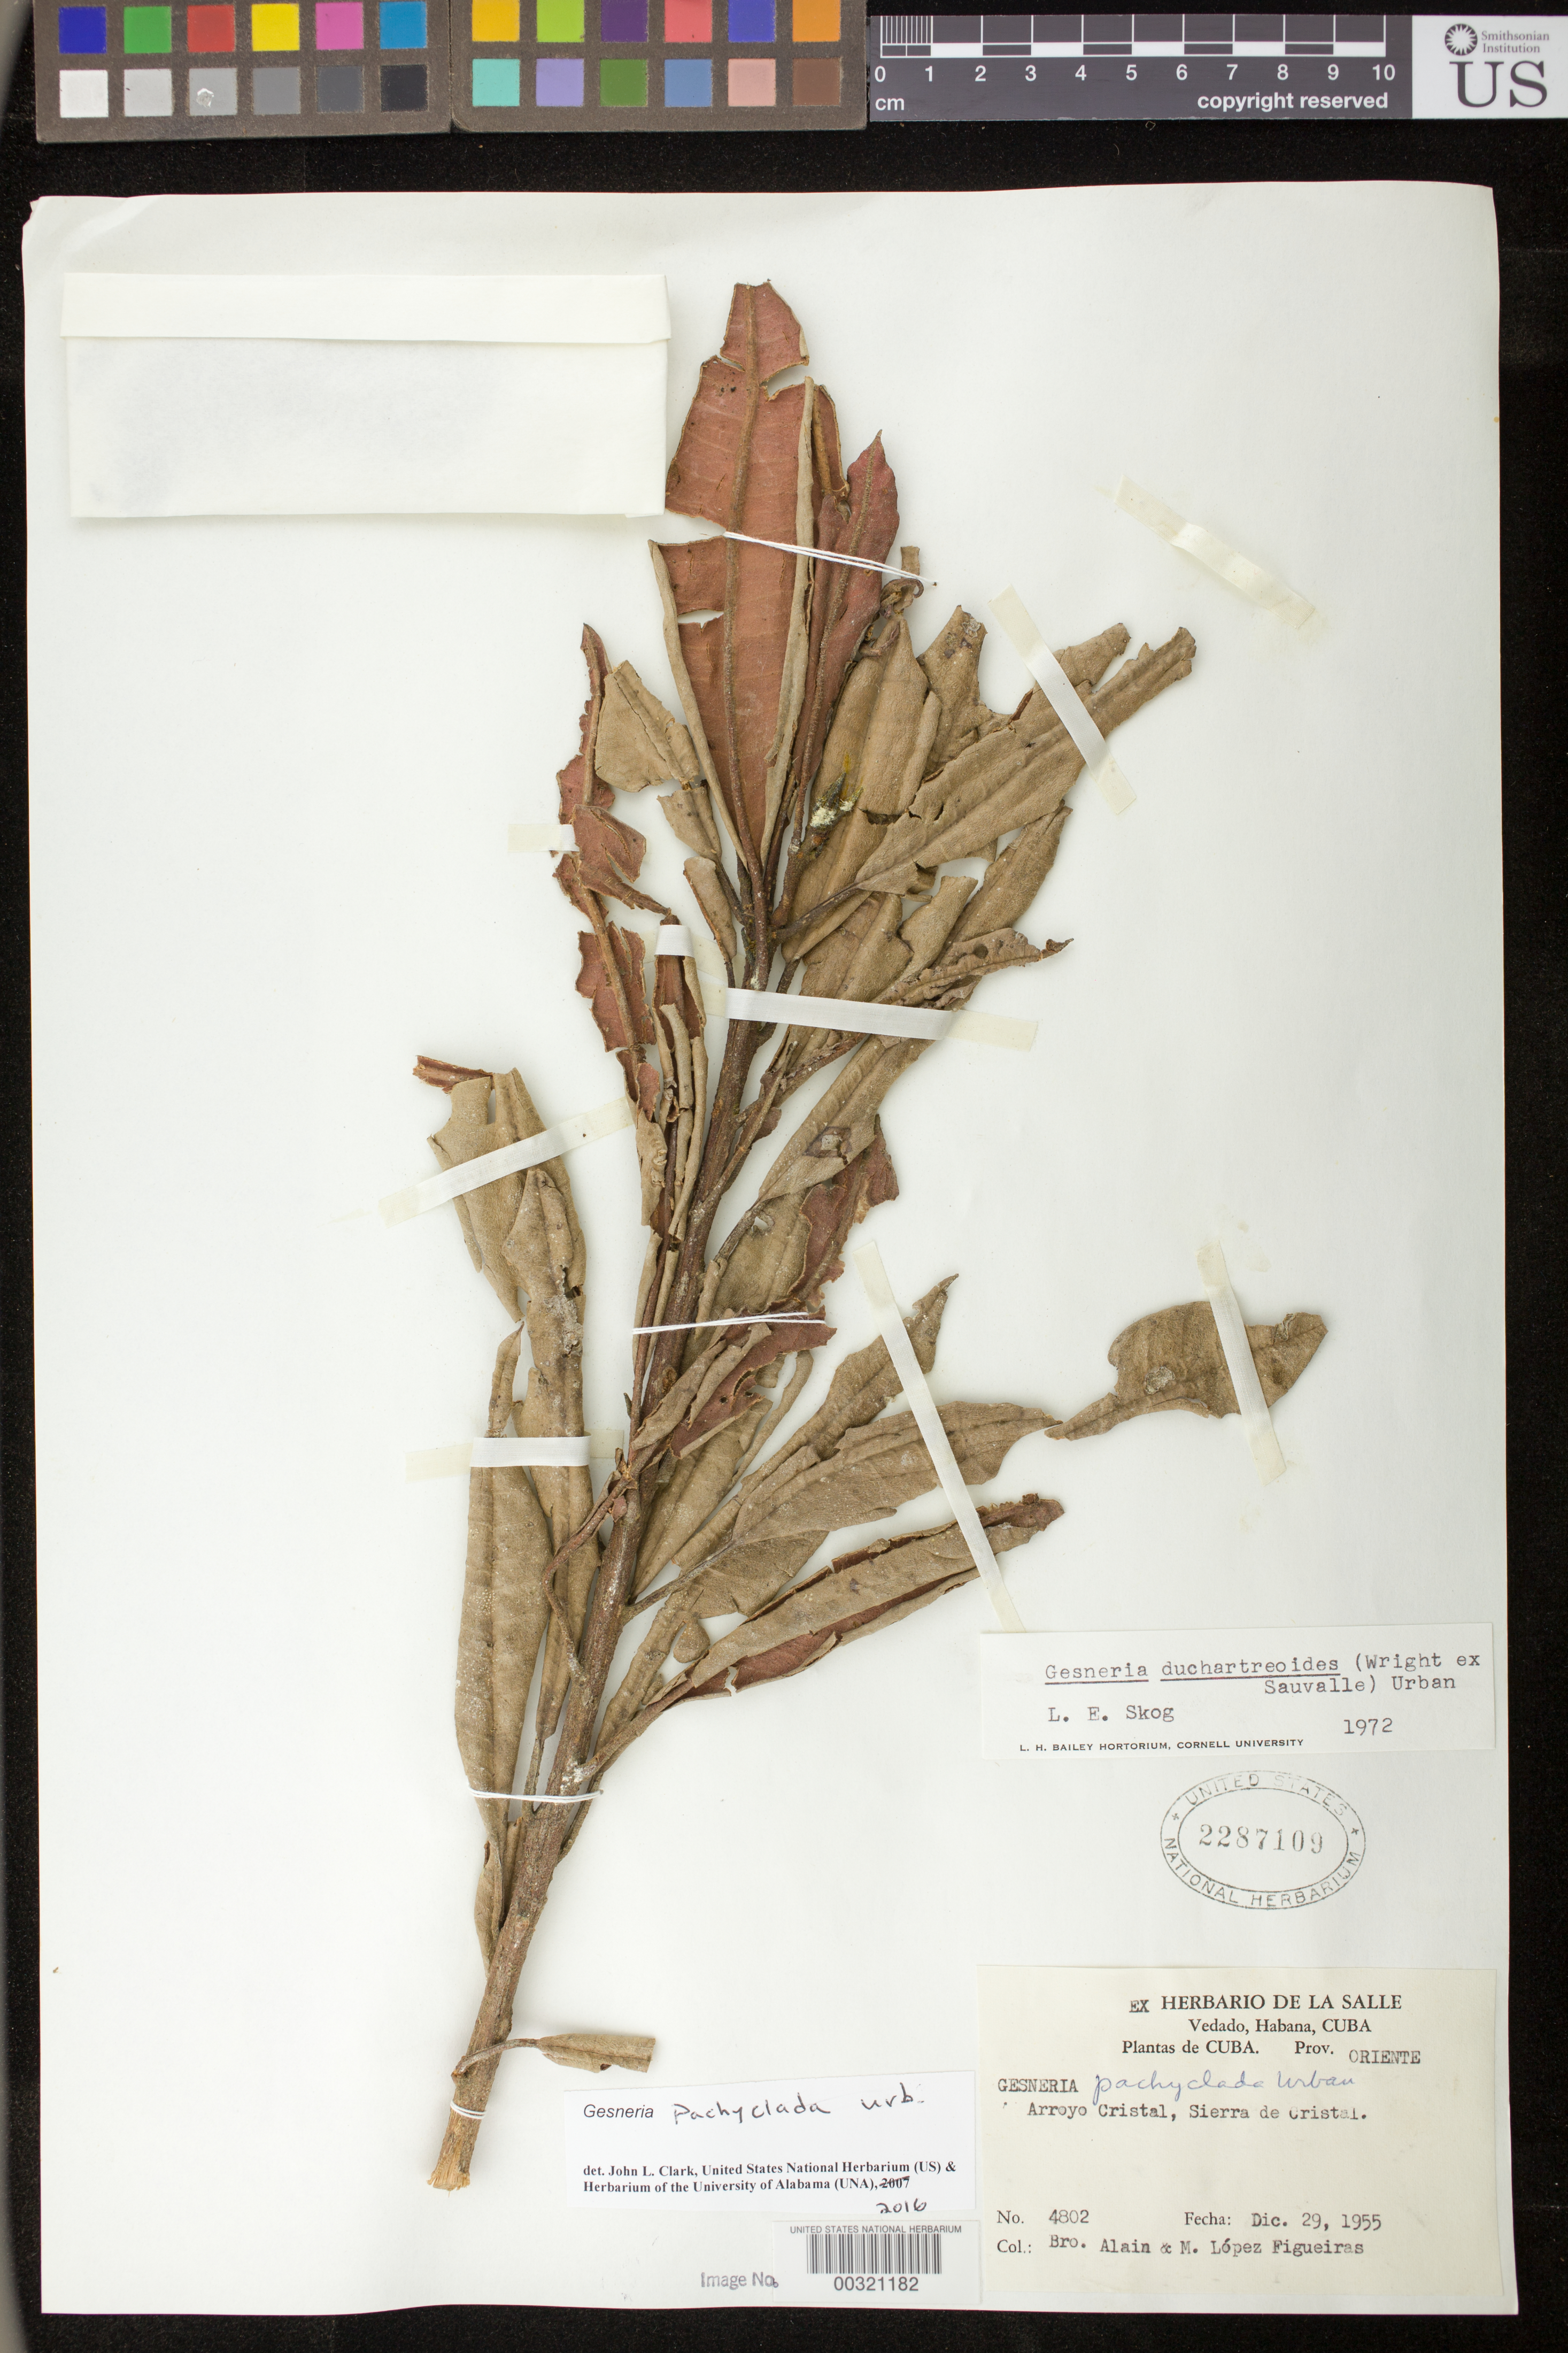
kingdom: Plantae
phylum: Tracheophyta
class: Magnoliopsida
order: Lamiales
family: Gesneriaceae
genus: Gesneria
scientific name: Gesneria pachyclada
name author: Urb.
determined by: Clark, J. L., (SEL), The Marie Selby Botanical Garden (UNITED STATES)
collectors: A. H. Liogier & M. Lopéz-F.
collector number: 4802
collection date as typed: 29 Dec 1955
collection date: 1955-12-29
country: Cuba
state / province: Oriente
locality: Arroyo Cristal, Sierra de Cristal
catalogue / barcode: US 2287109